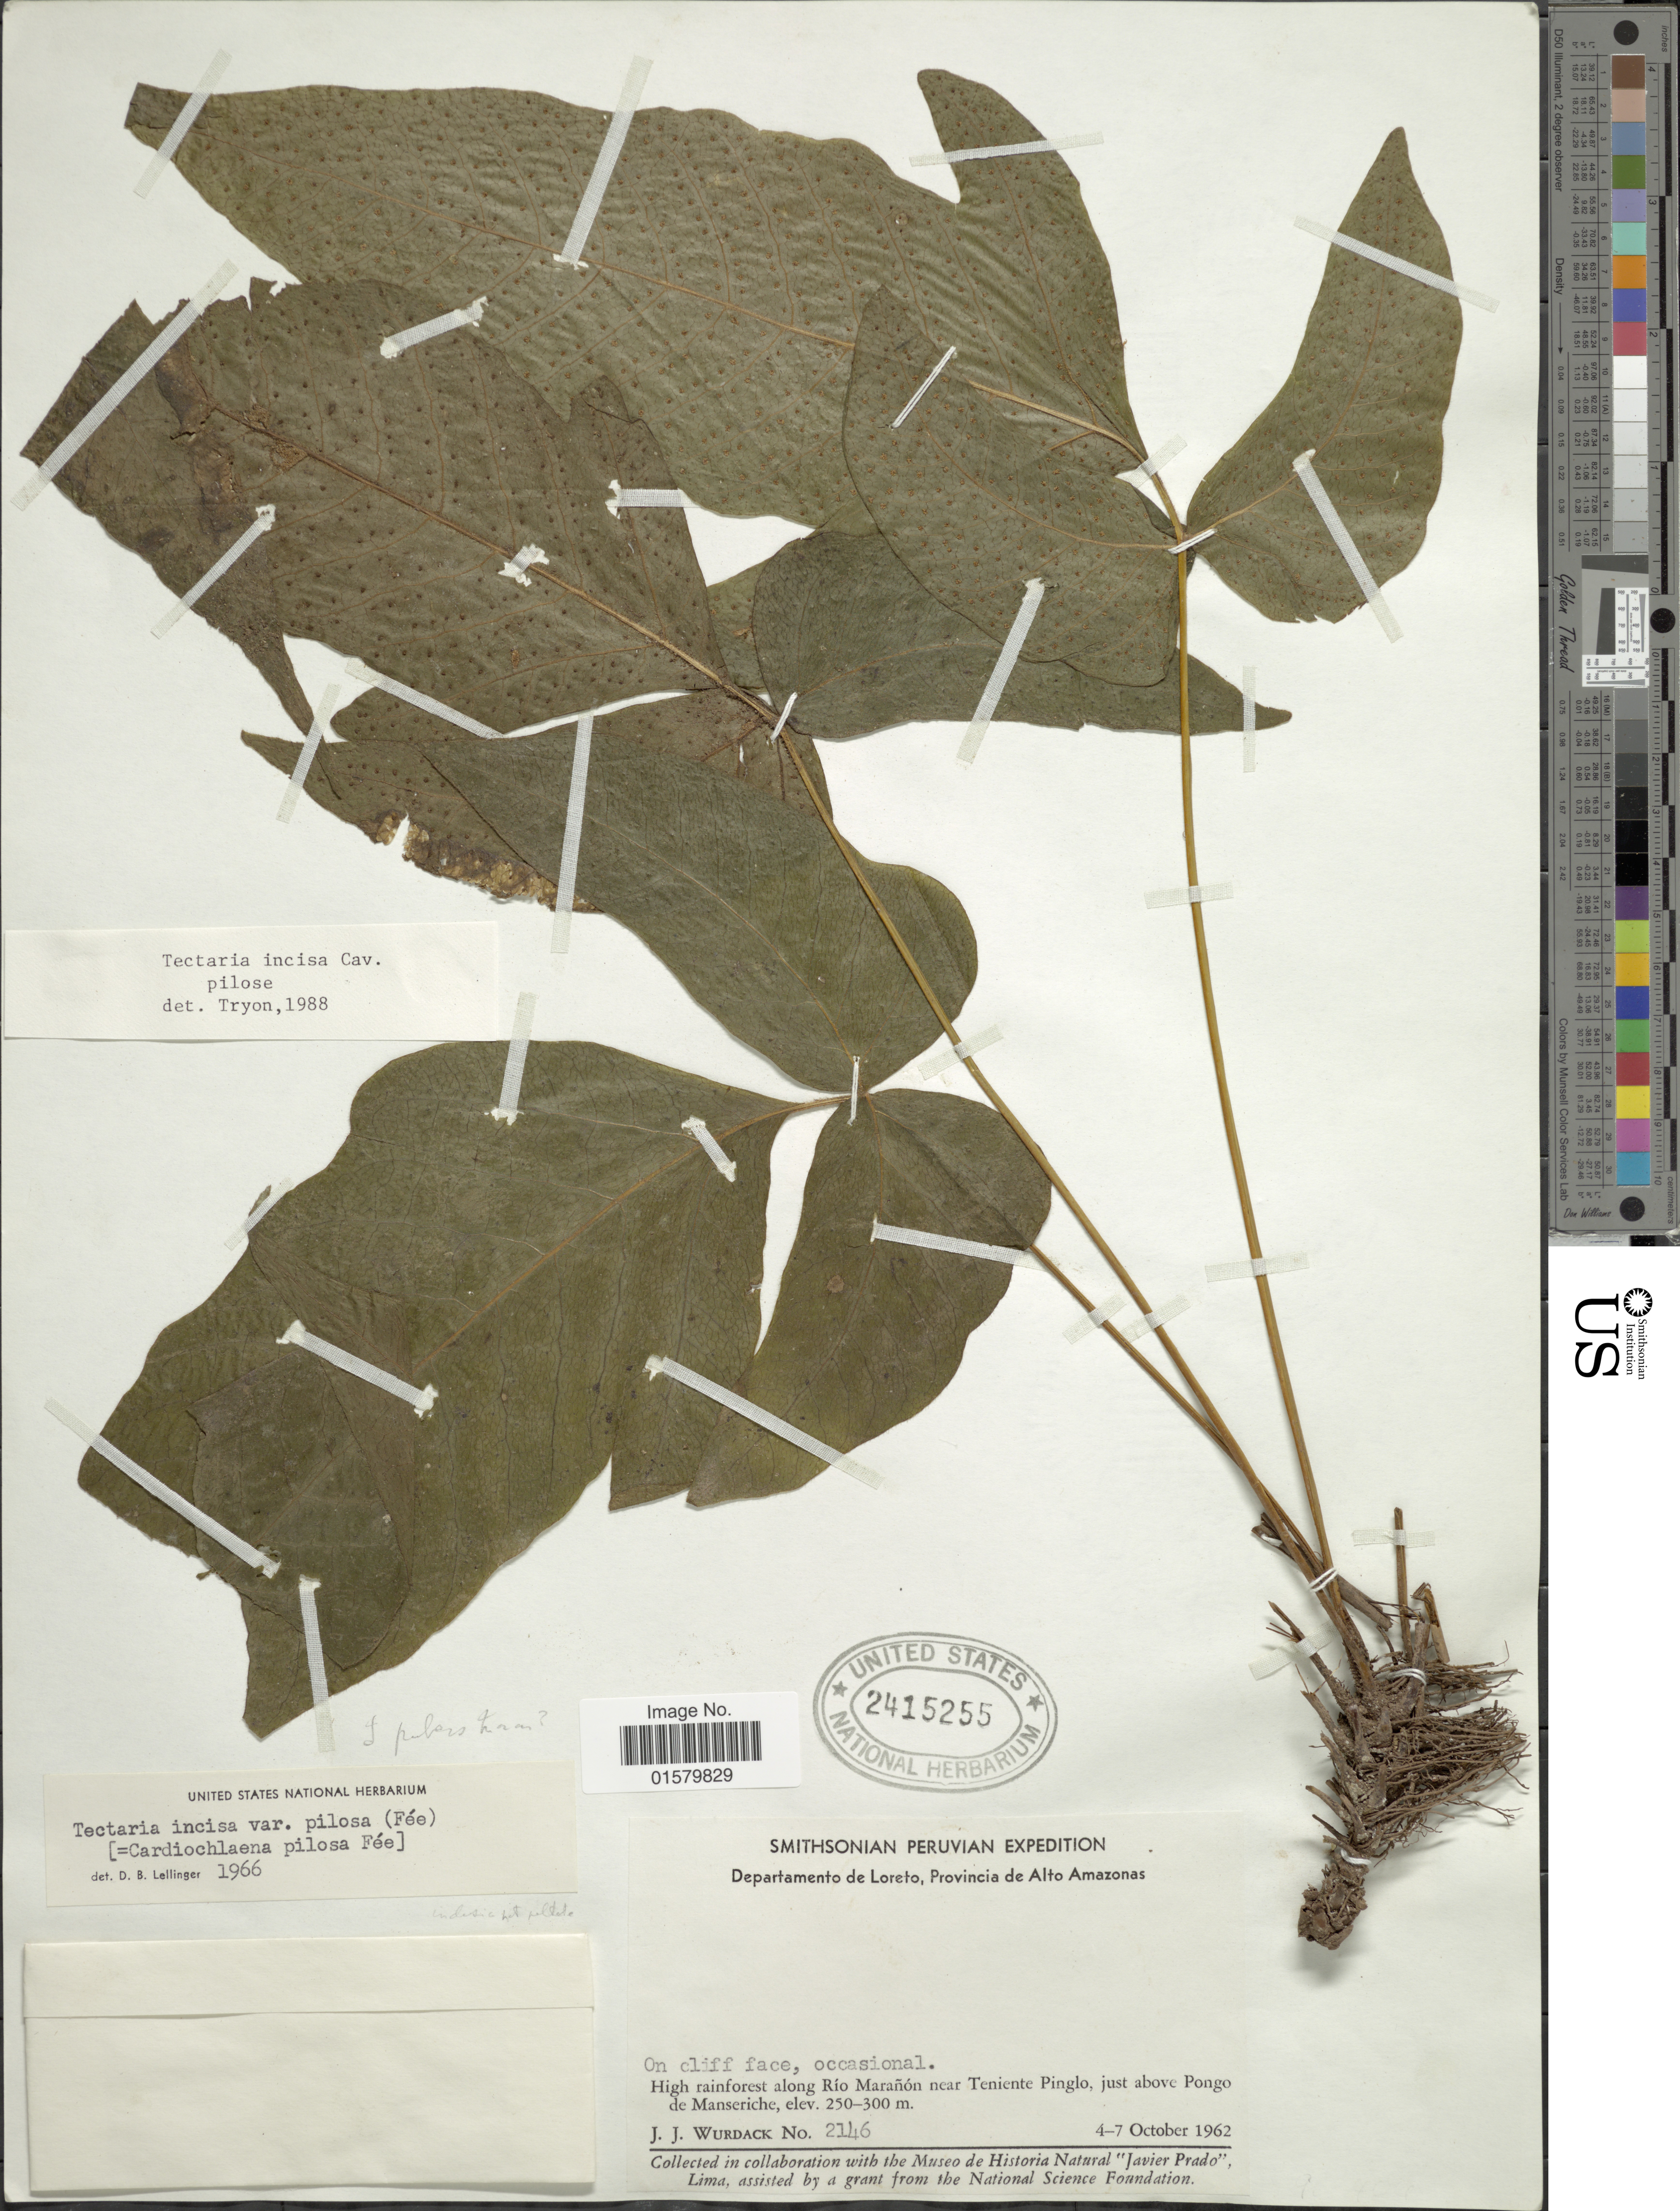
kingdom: Plantae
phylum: Tracheophyta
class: Polypodiopsida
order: Polypodiales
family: Tectariaceae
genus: Tectaria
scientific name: Tectaria pilosa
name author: (Fée) Maxon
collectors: J. J. Wurdack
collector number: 2146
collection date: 1962-10-04/1962-10-07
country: Peru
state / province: Loreto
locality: Departamento de Loreto, Provincia de Alto Amazonas, along Rio Maranon near Teniente Pinglo, just above Pongo de Manseriche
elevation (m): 250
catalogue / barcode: US 2415255